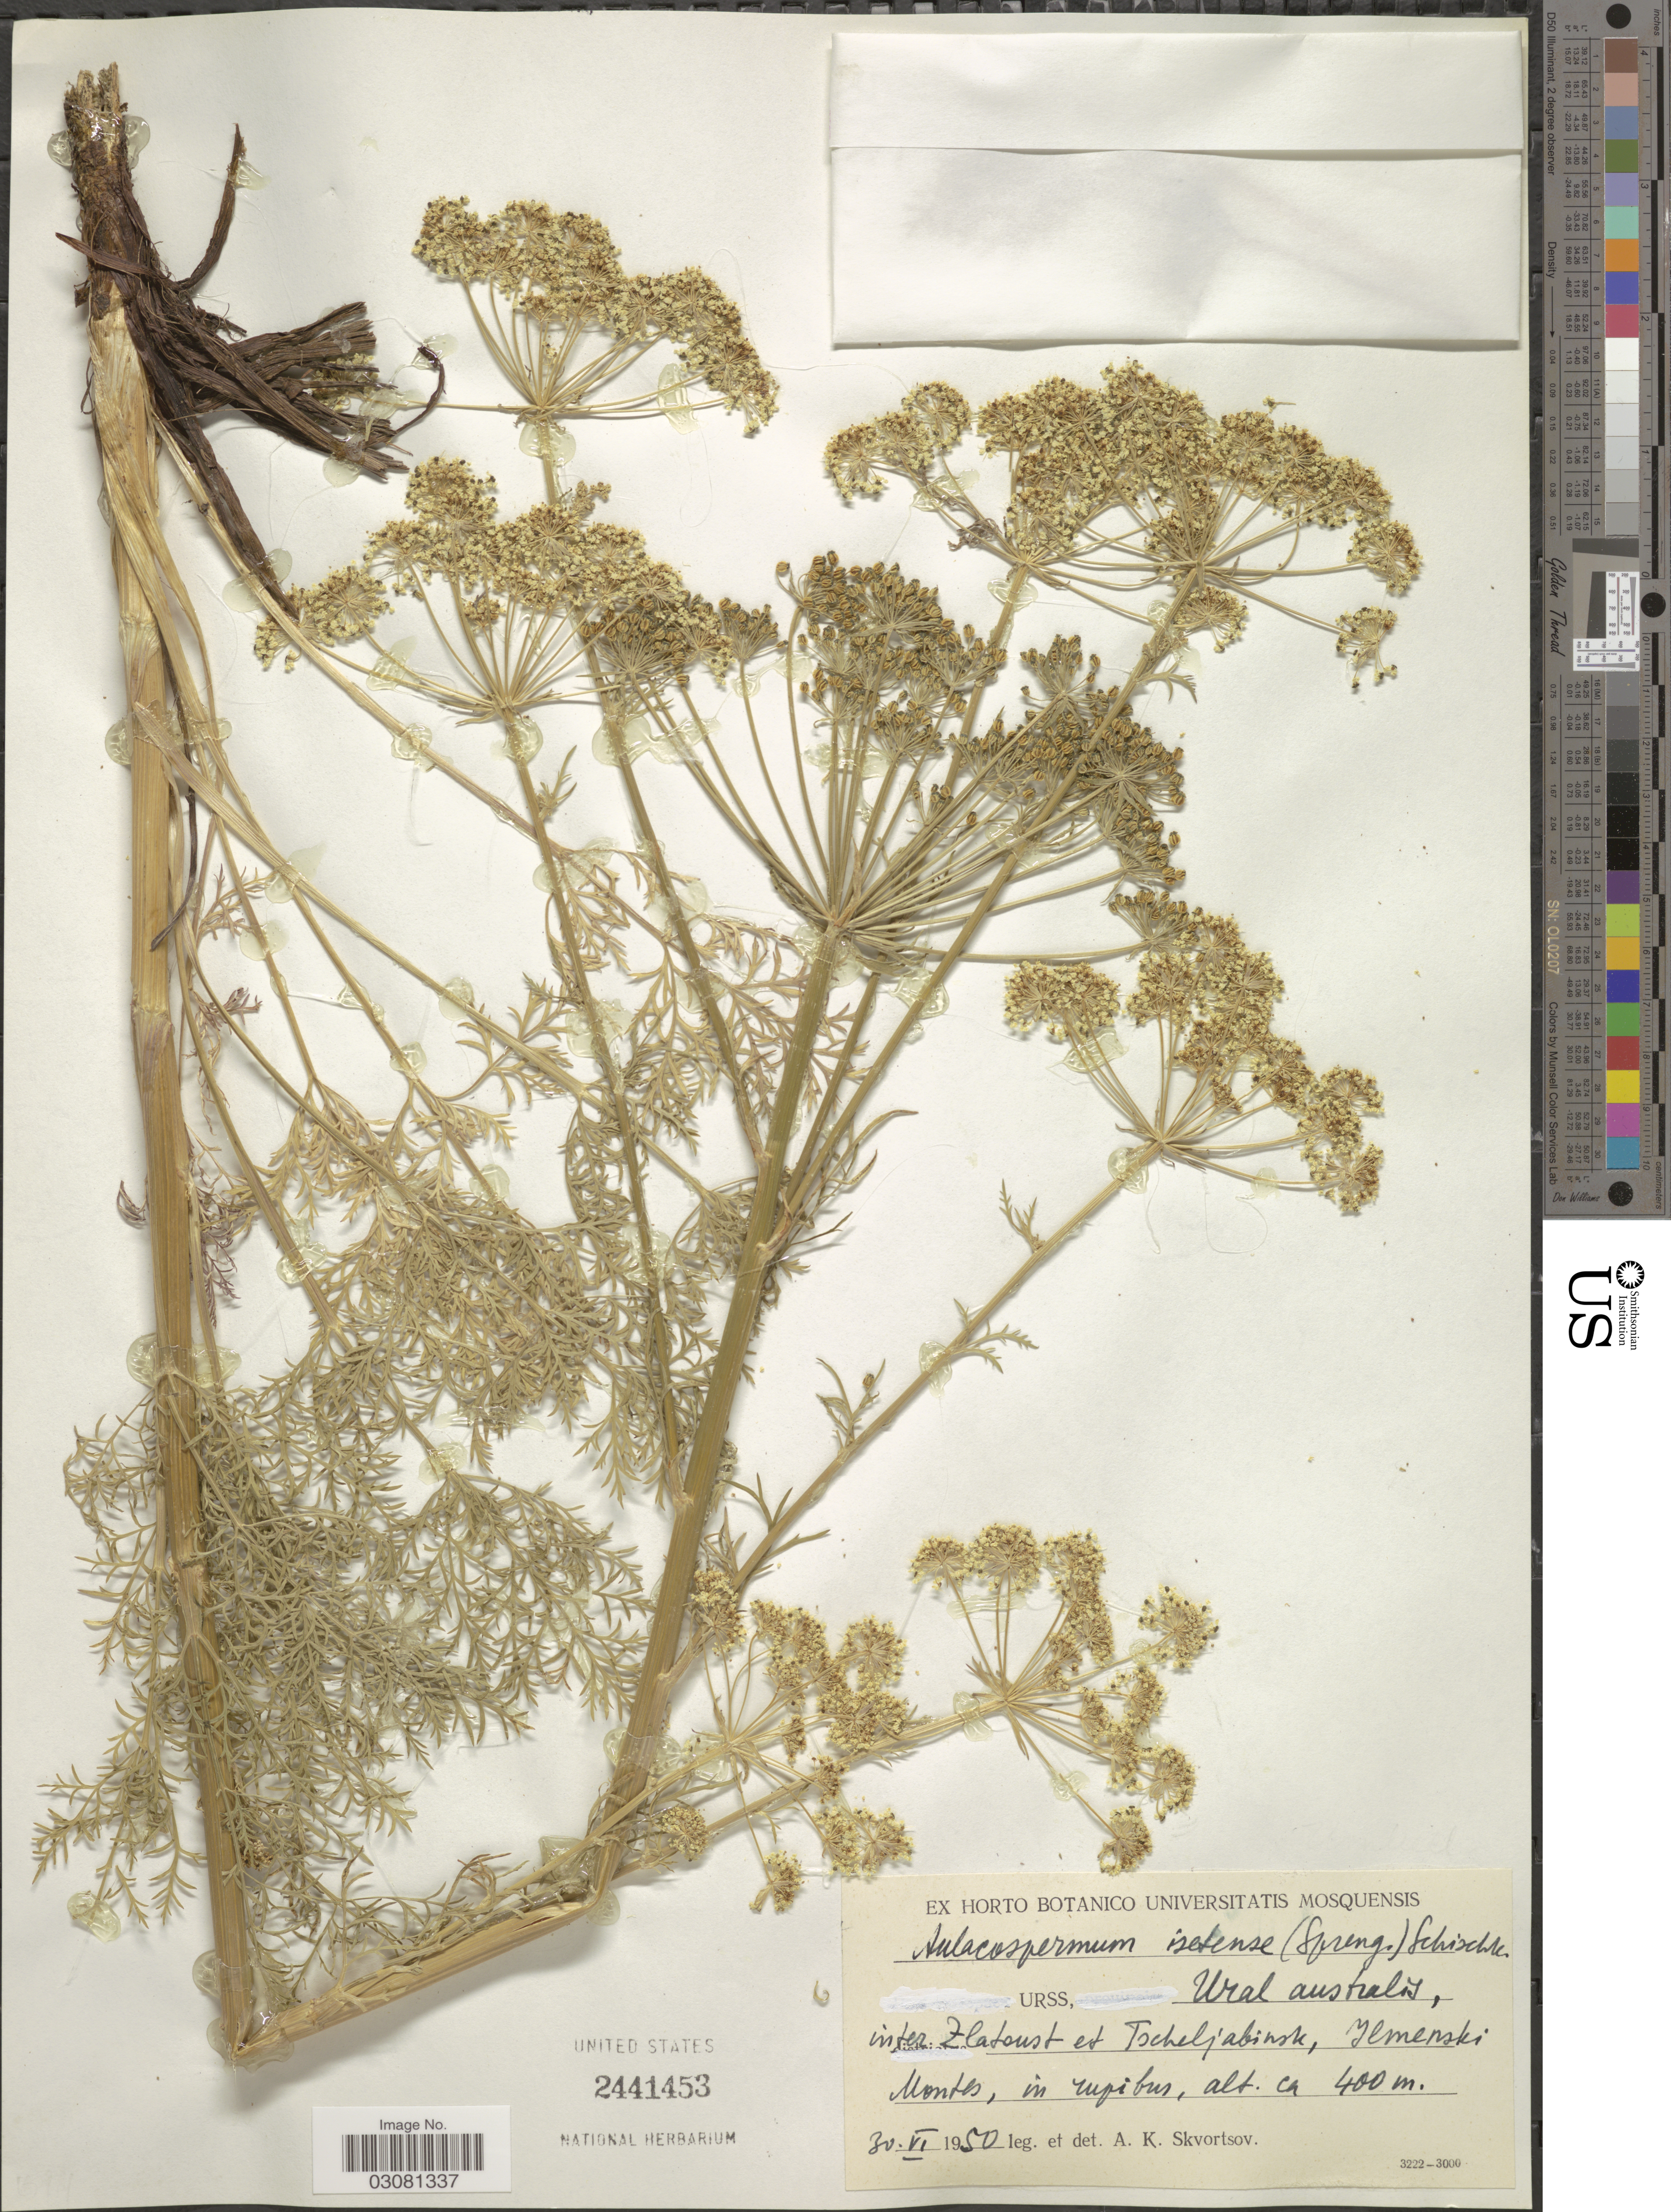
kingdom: Plantae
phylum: Tracheophyta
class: Magnoliopsida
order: Apiales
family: Apiaceae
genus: Aulacospermum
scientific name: Aulacospermum isetense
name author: (Spreng.) Schischk.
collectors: A. K. Skvortsov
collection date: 1950-06-30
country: Russian Federation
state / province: Chelyabinsk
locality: URSS, Ural australis, inter Zlatoust et Tscheljabinsk, Ilmenski Montes.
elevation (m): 400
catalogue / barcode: US 2441453